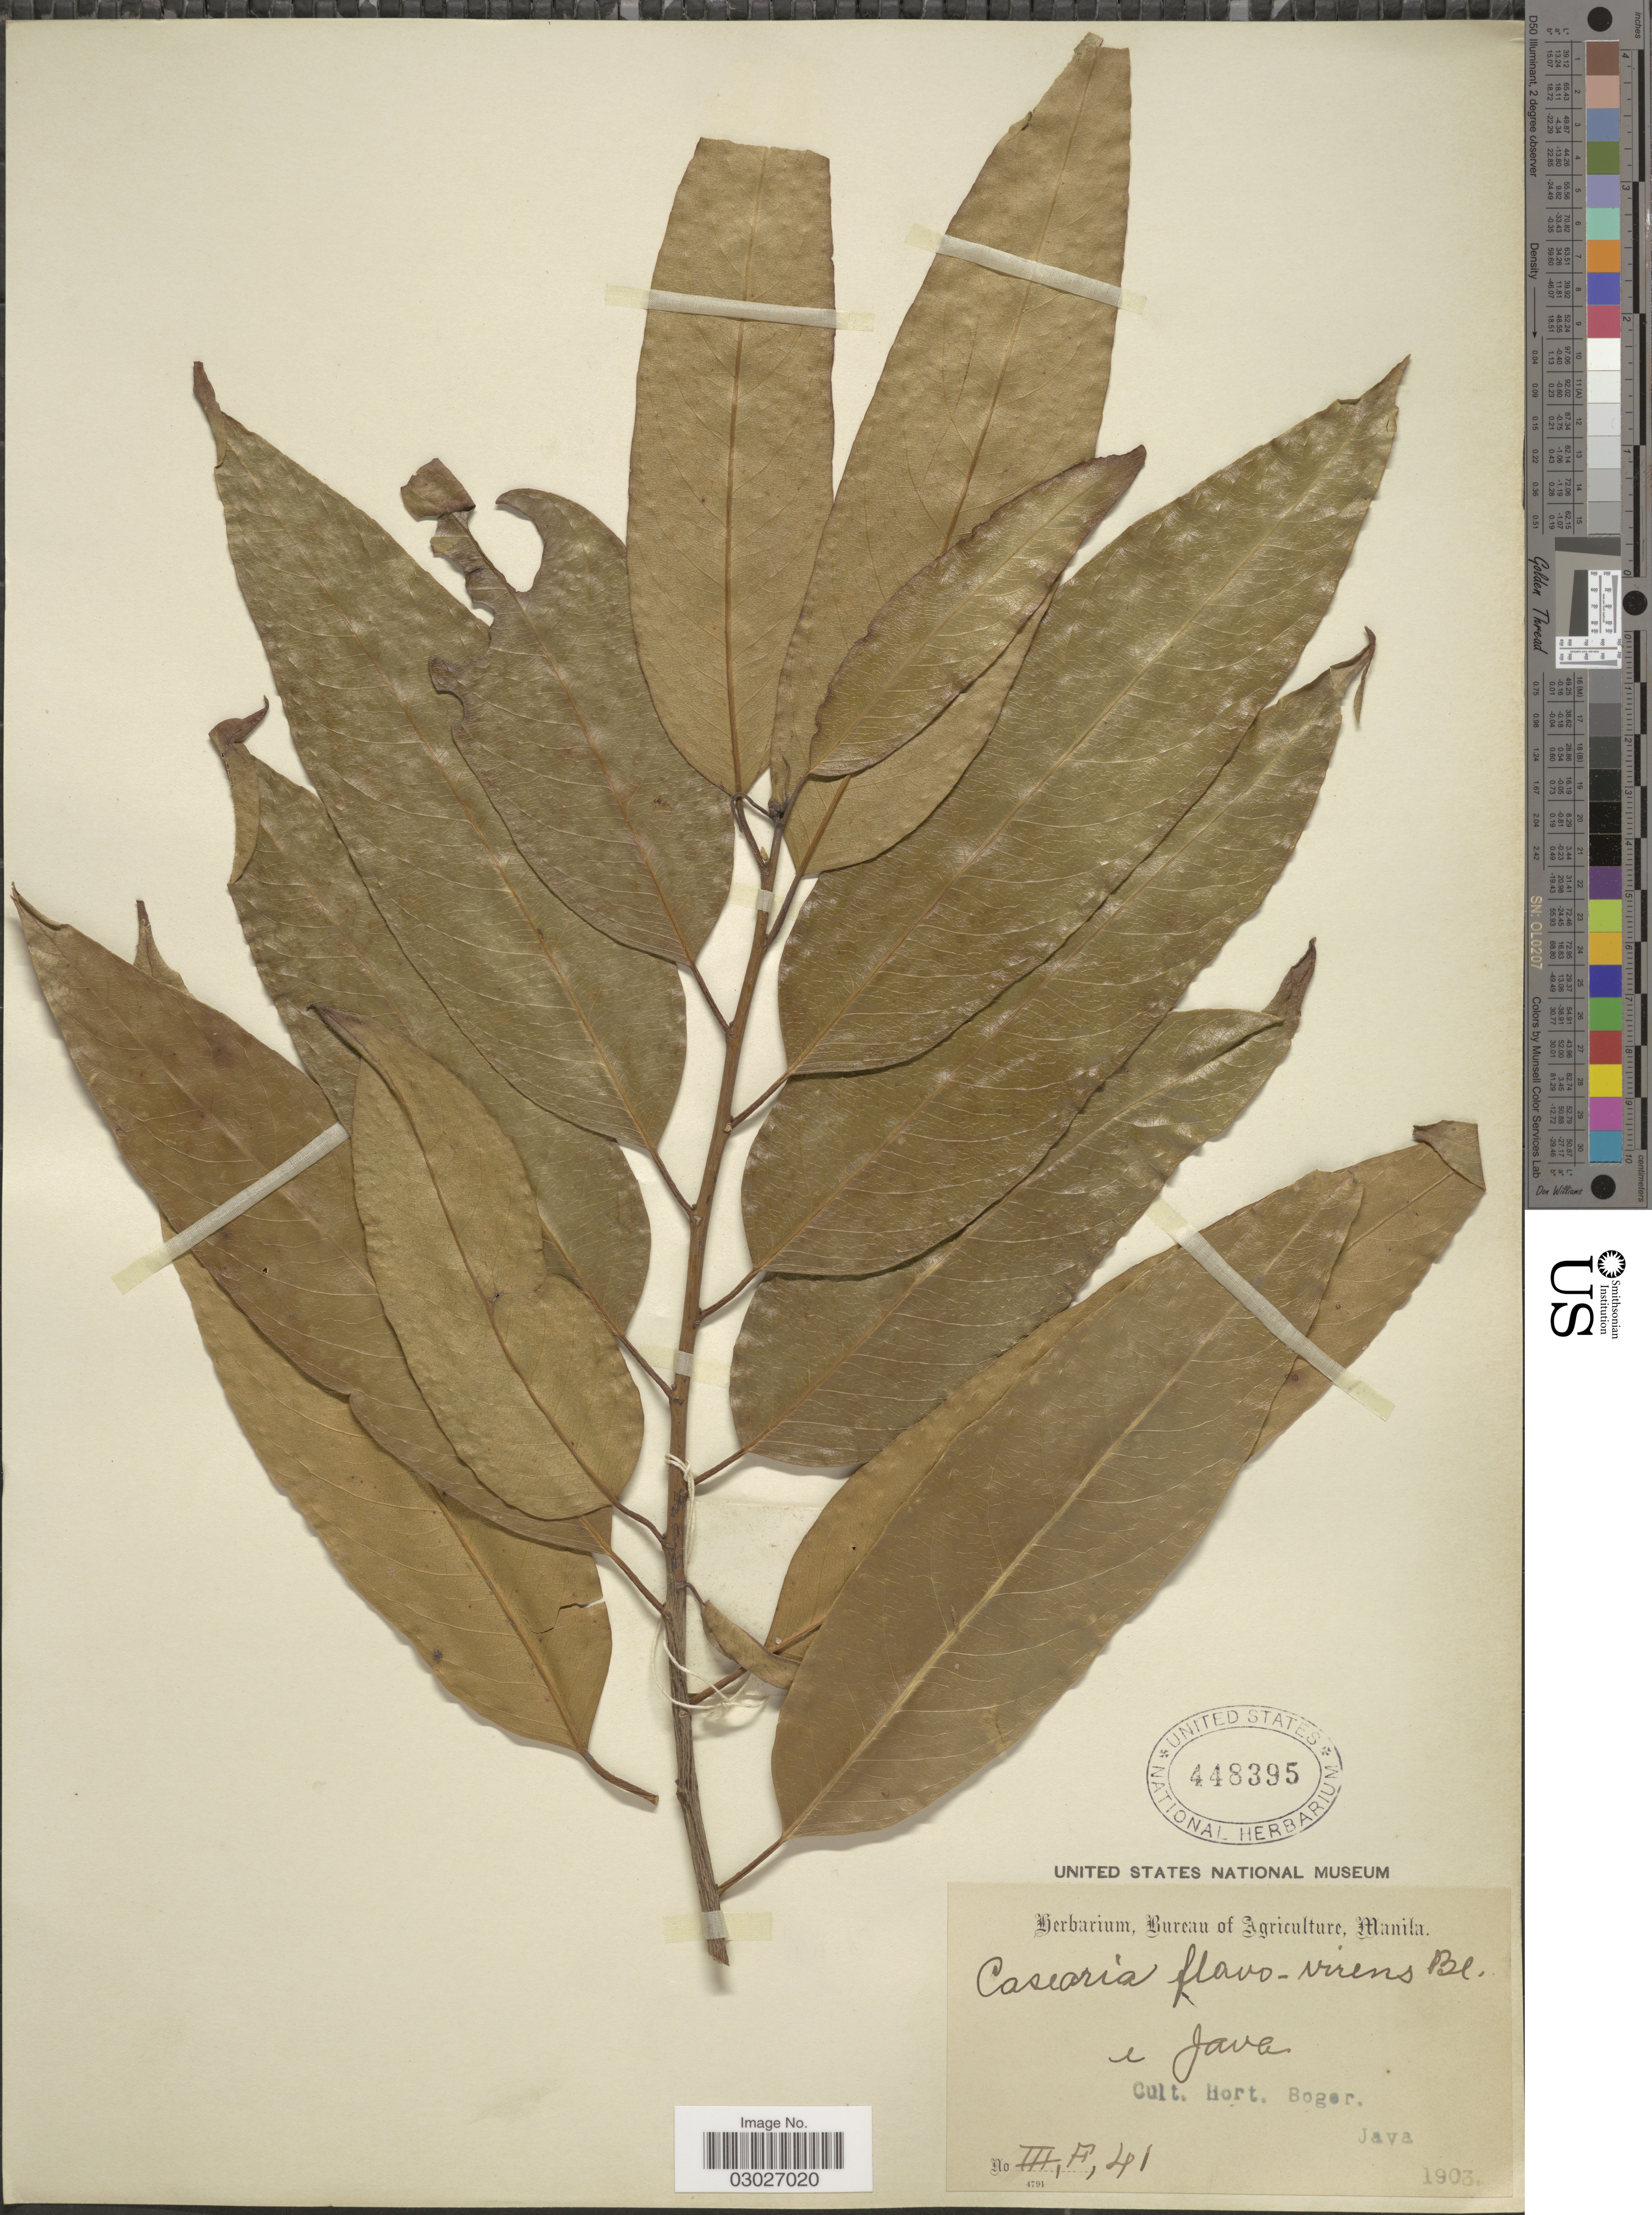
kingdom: Plantae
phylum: Tracheophyta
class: Magnoliopsida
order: Malpighiales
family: Salicaceae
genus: Casearia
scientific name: Casearia flavovirens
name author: Blume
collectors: Ex herb. Bureau of Agriculture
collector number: III,F,41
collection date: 1903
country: Indonesia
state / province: Java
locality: Hort. Bogor.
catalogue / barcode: US 448395